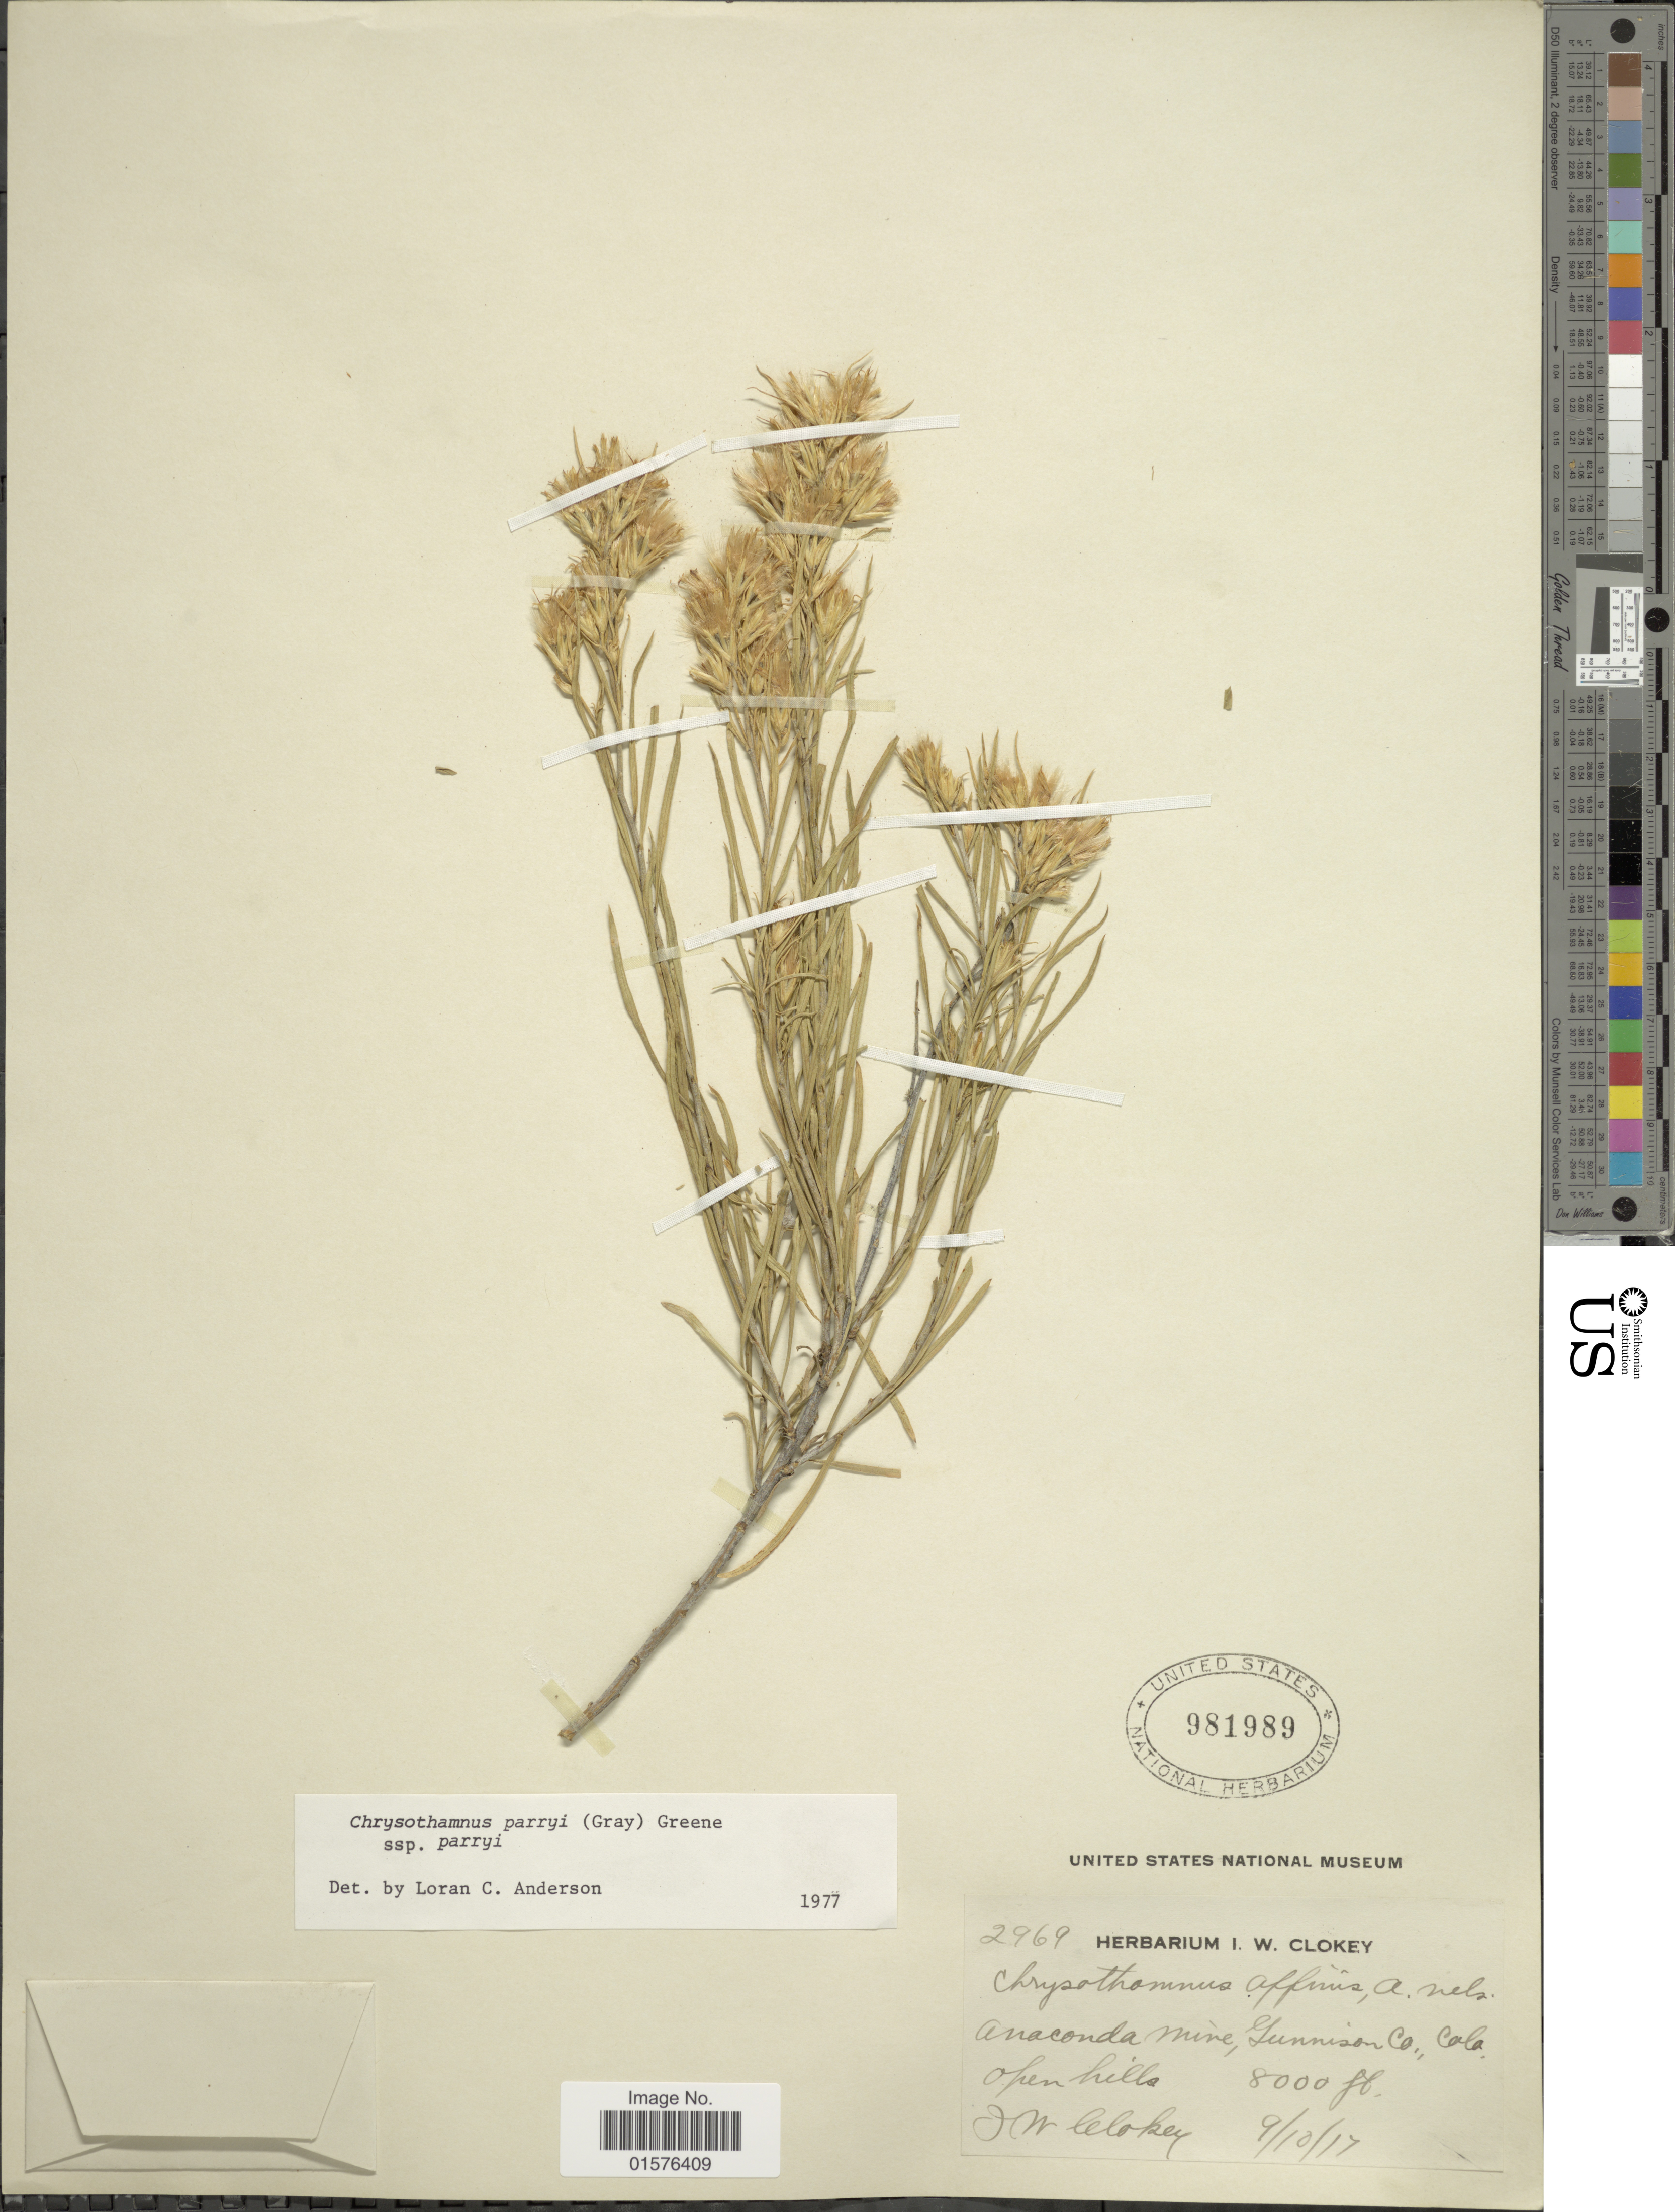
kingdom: Plantae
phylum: Tracheophyta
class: Magnoliopsida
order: Asterales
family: Asteraceae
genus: Ericameria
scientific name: Ericameria parryi var. parryi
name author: (A. Gray) G.L. Nesom & G.I. Baird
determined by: Urbatsch, Lowell E., Curator (LSU), Louisiana State University (UNITED STATES)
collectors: I. W. Clokey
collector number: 2969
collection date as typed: Transcribed d/m/y: 10/9/17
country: United States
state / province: Colorado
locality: Anaconda Mine, Gunnison Co.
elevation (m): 2438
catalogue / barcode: US 981989